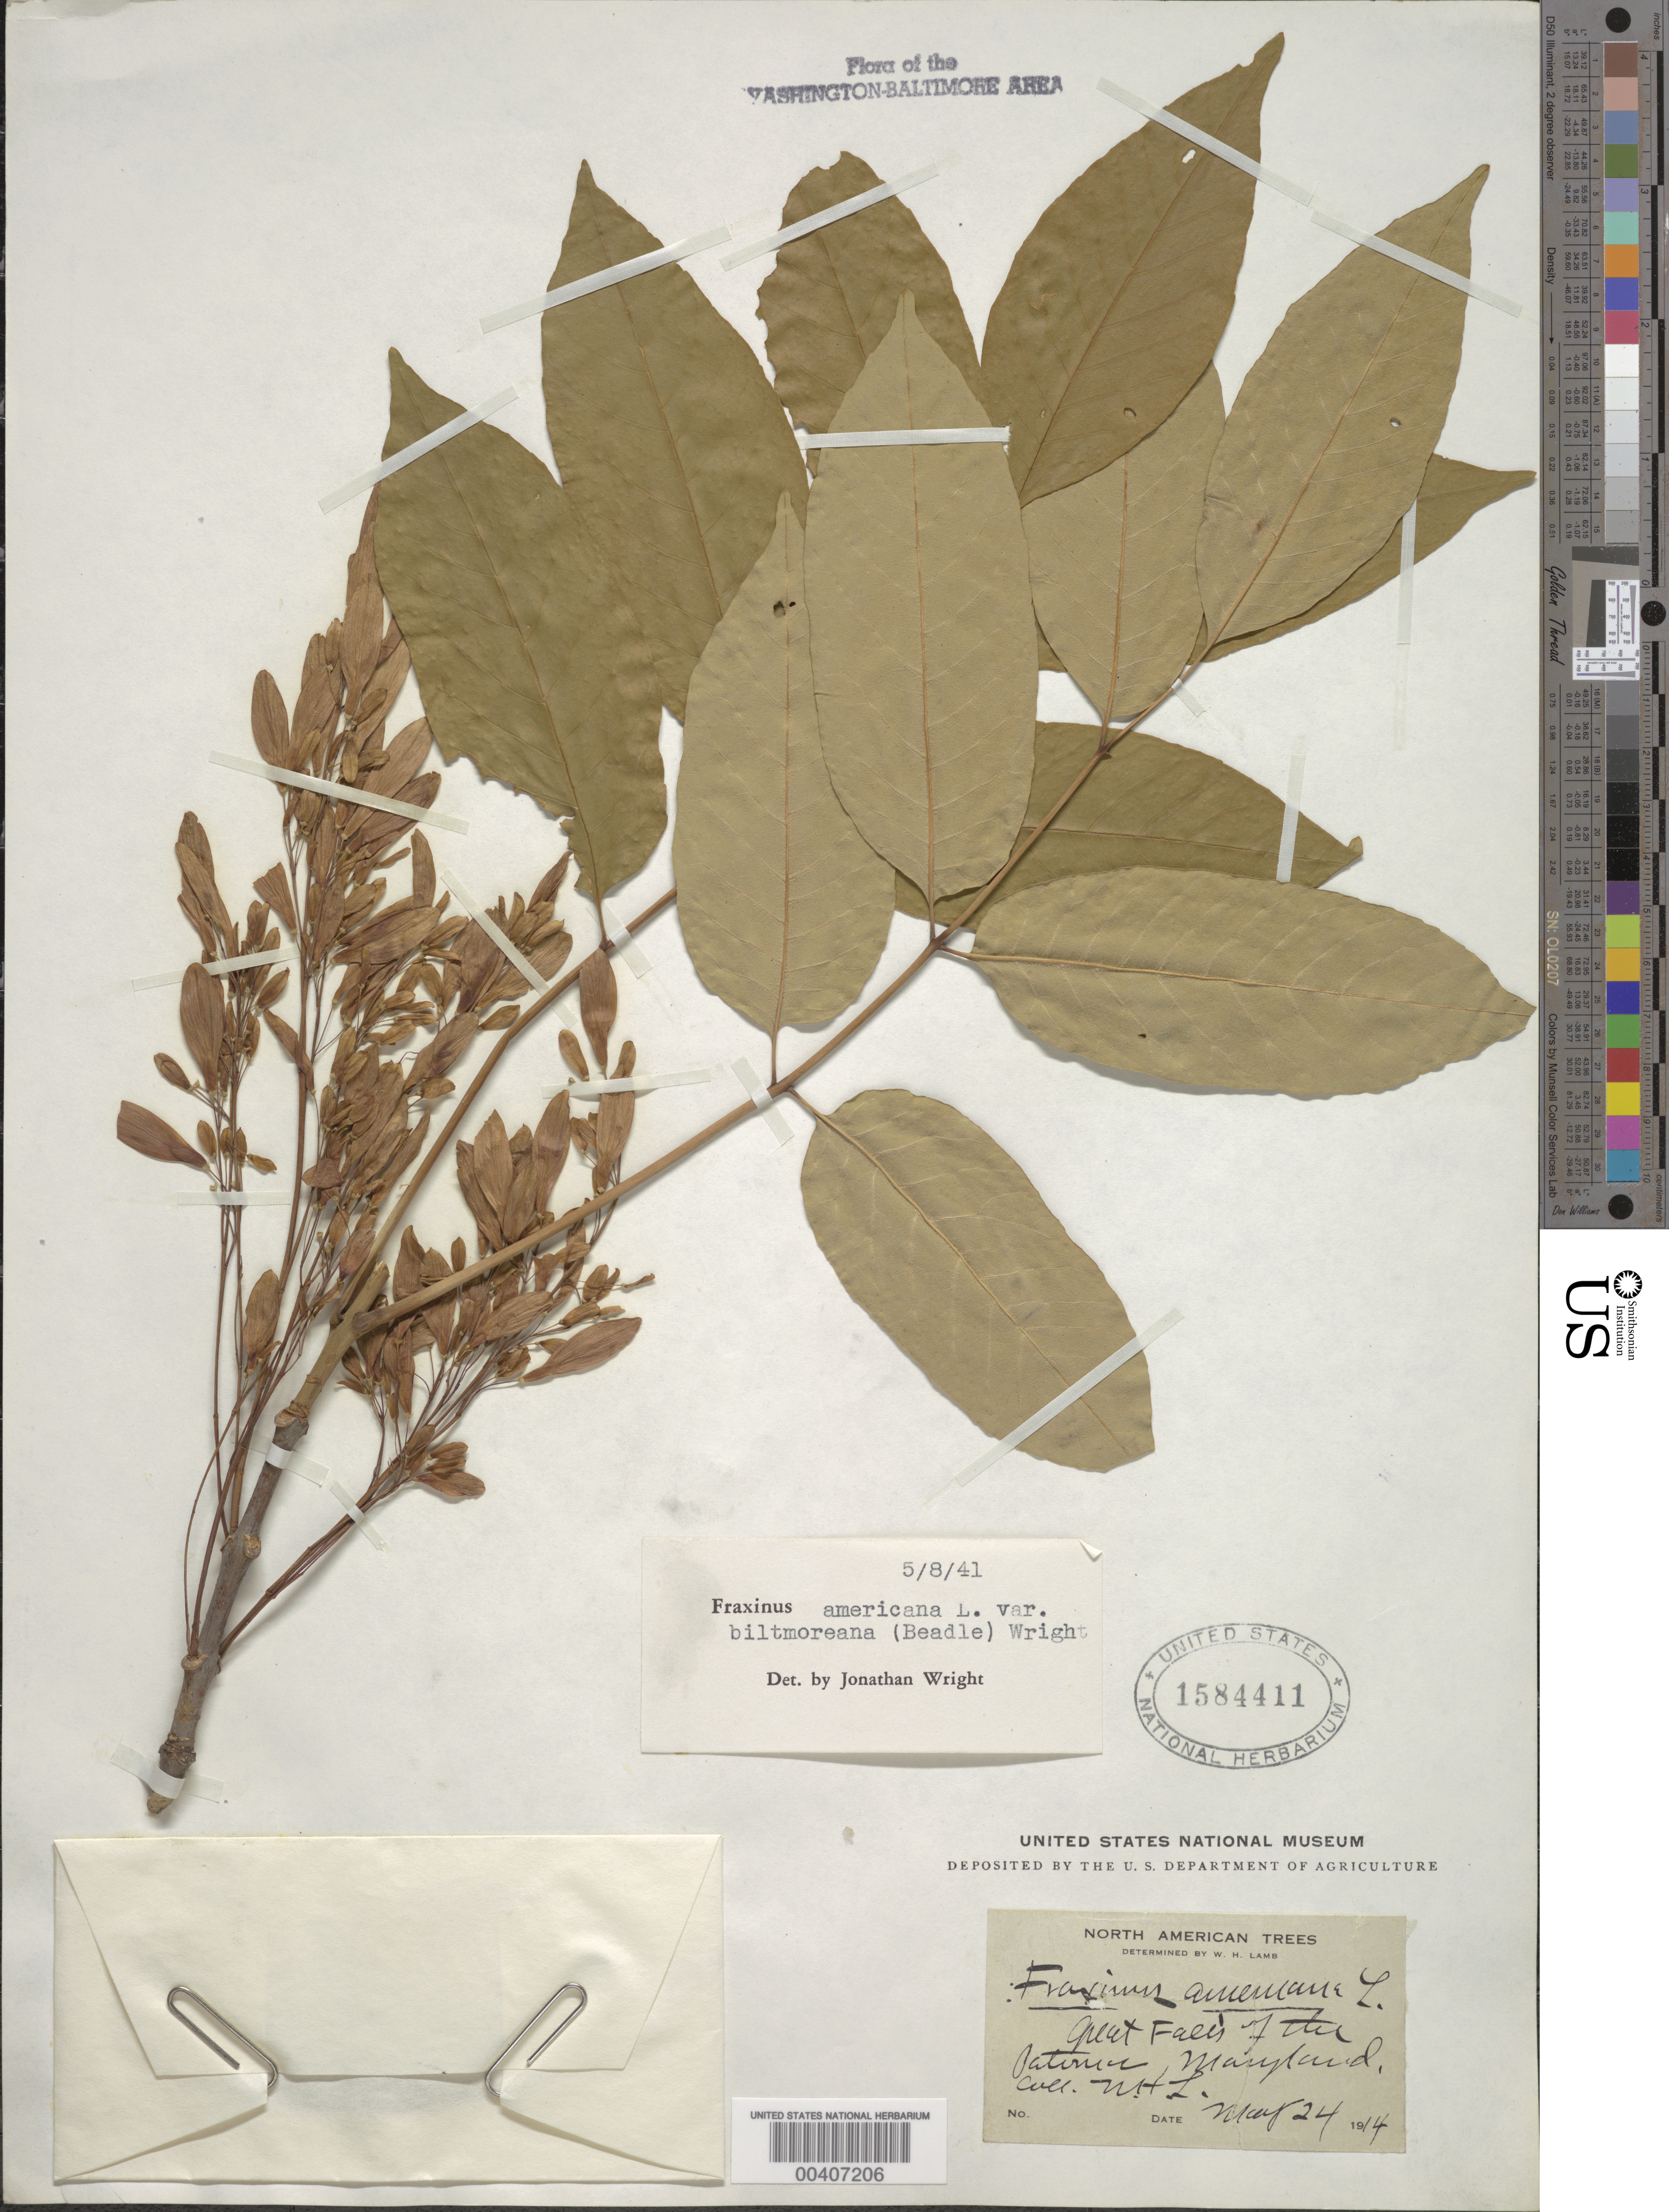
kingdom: Plantae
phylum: Tracheophyta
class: Magnoliopsida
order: Lamiales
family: Oleaceae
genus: Fraxinus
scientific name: Fraxinus americana var. biltmoreana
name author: (Beadle) J.W. Wright ex Fernald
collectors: W. H. Lamb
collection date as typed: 24 May 1914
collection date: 1914-05-24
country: United States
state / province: Maryland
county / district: Montgomery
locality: Great Falls C. & O. Canal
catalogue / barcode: US 1584411